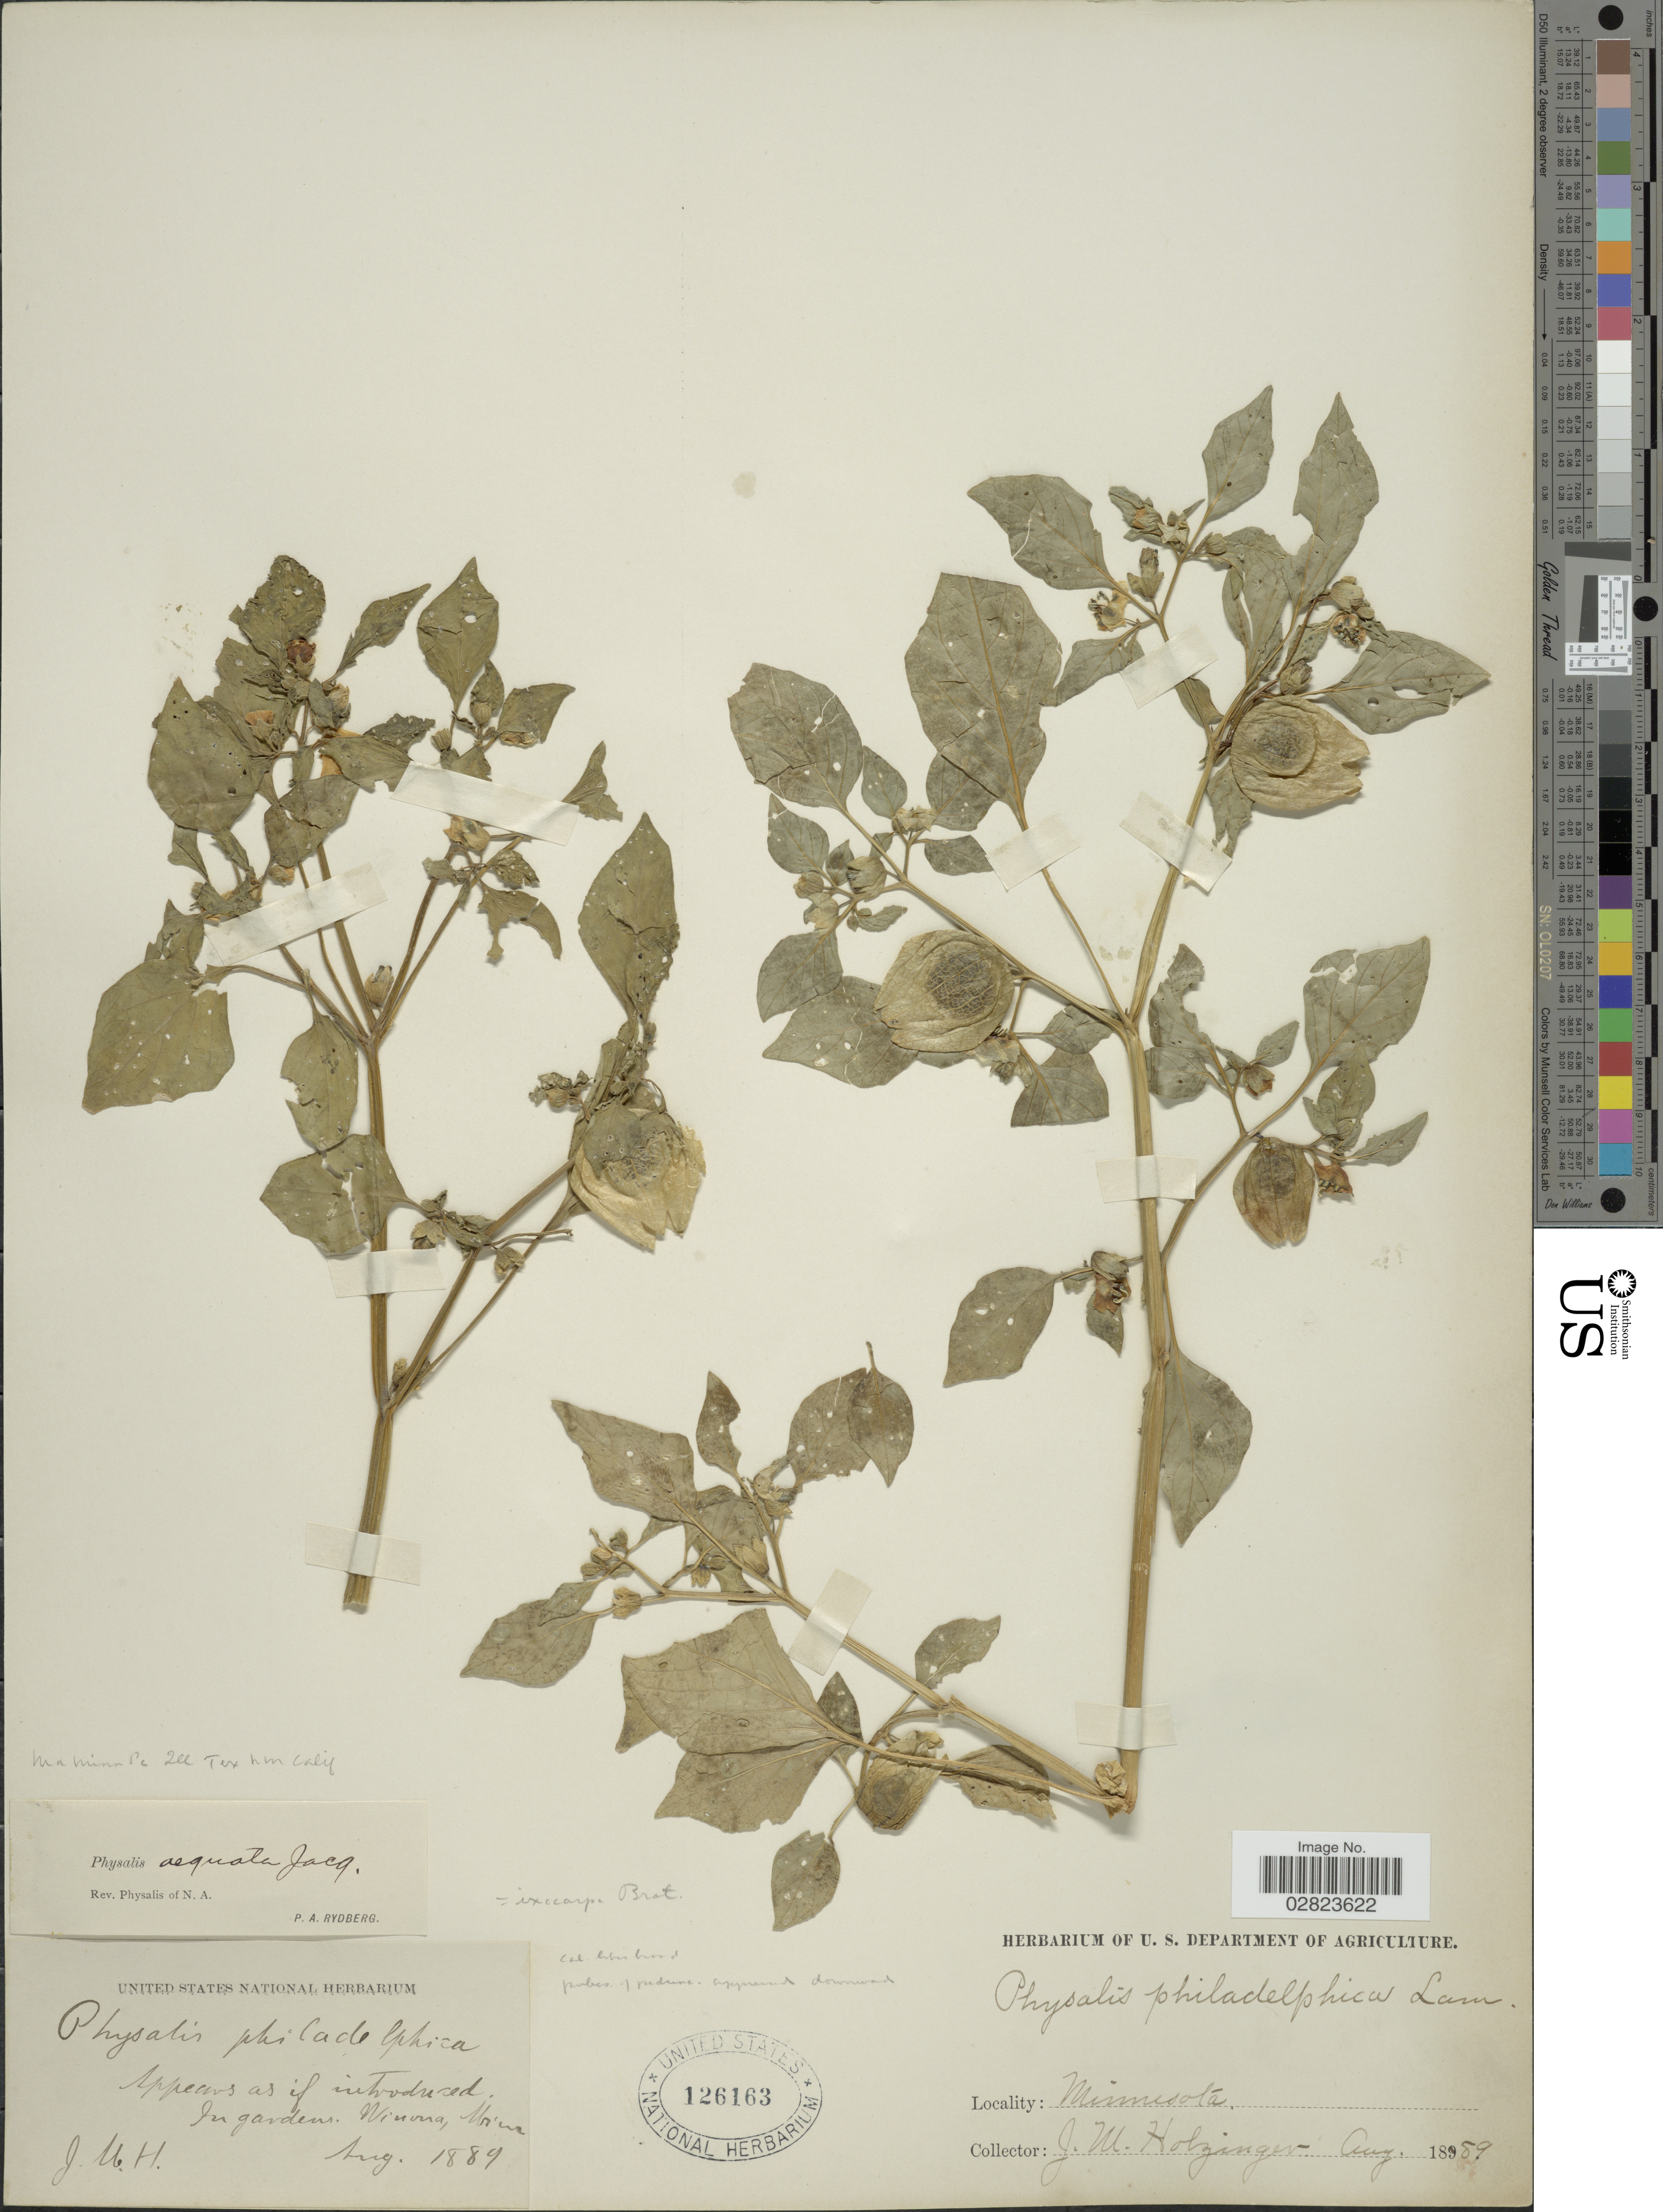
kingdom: Plantae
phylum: Tracheophyta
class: Magnoliopsida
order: Solanales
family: Solanaceae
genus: Physalis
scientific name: Physalis ixocarpa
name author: Brot. ex Hornem.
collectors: J. M. Holzinger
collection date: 1889-08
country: United States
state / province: Minnesota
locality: In gardens. Winona.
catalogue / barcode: US 126163